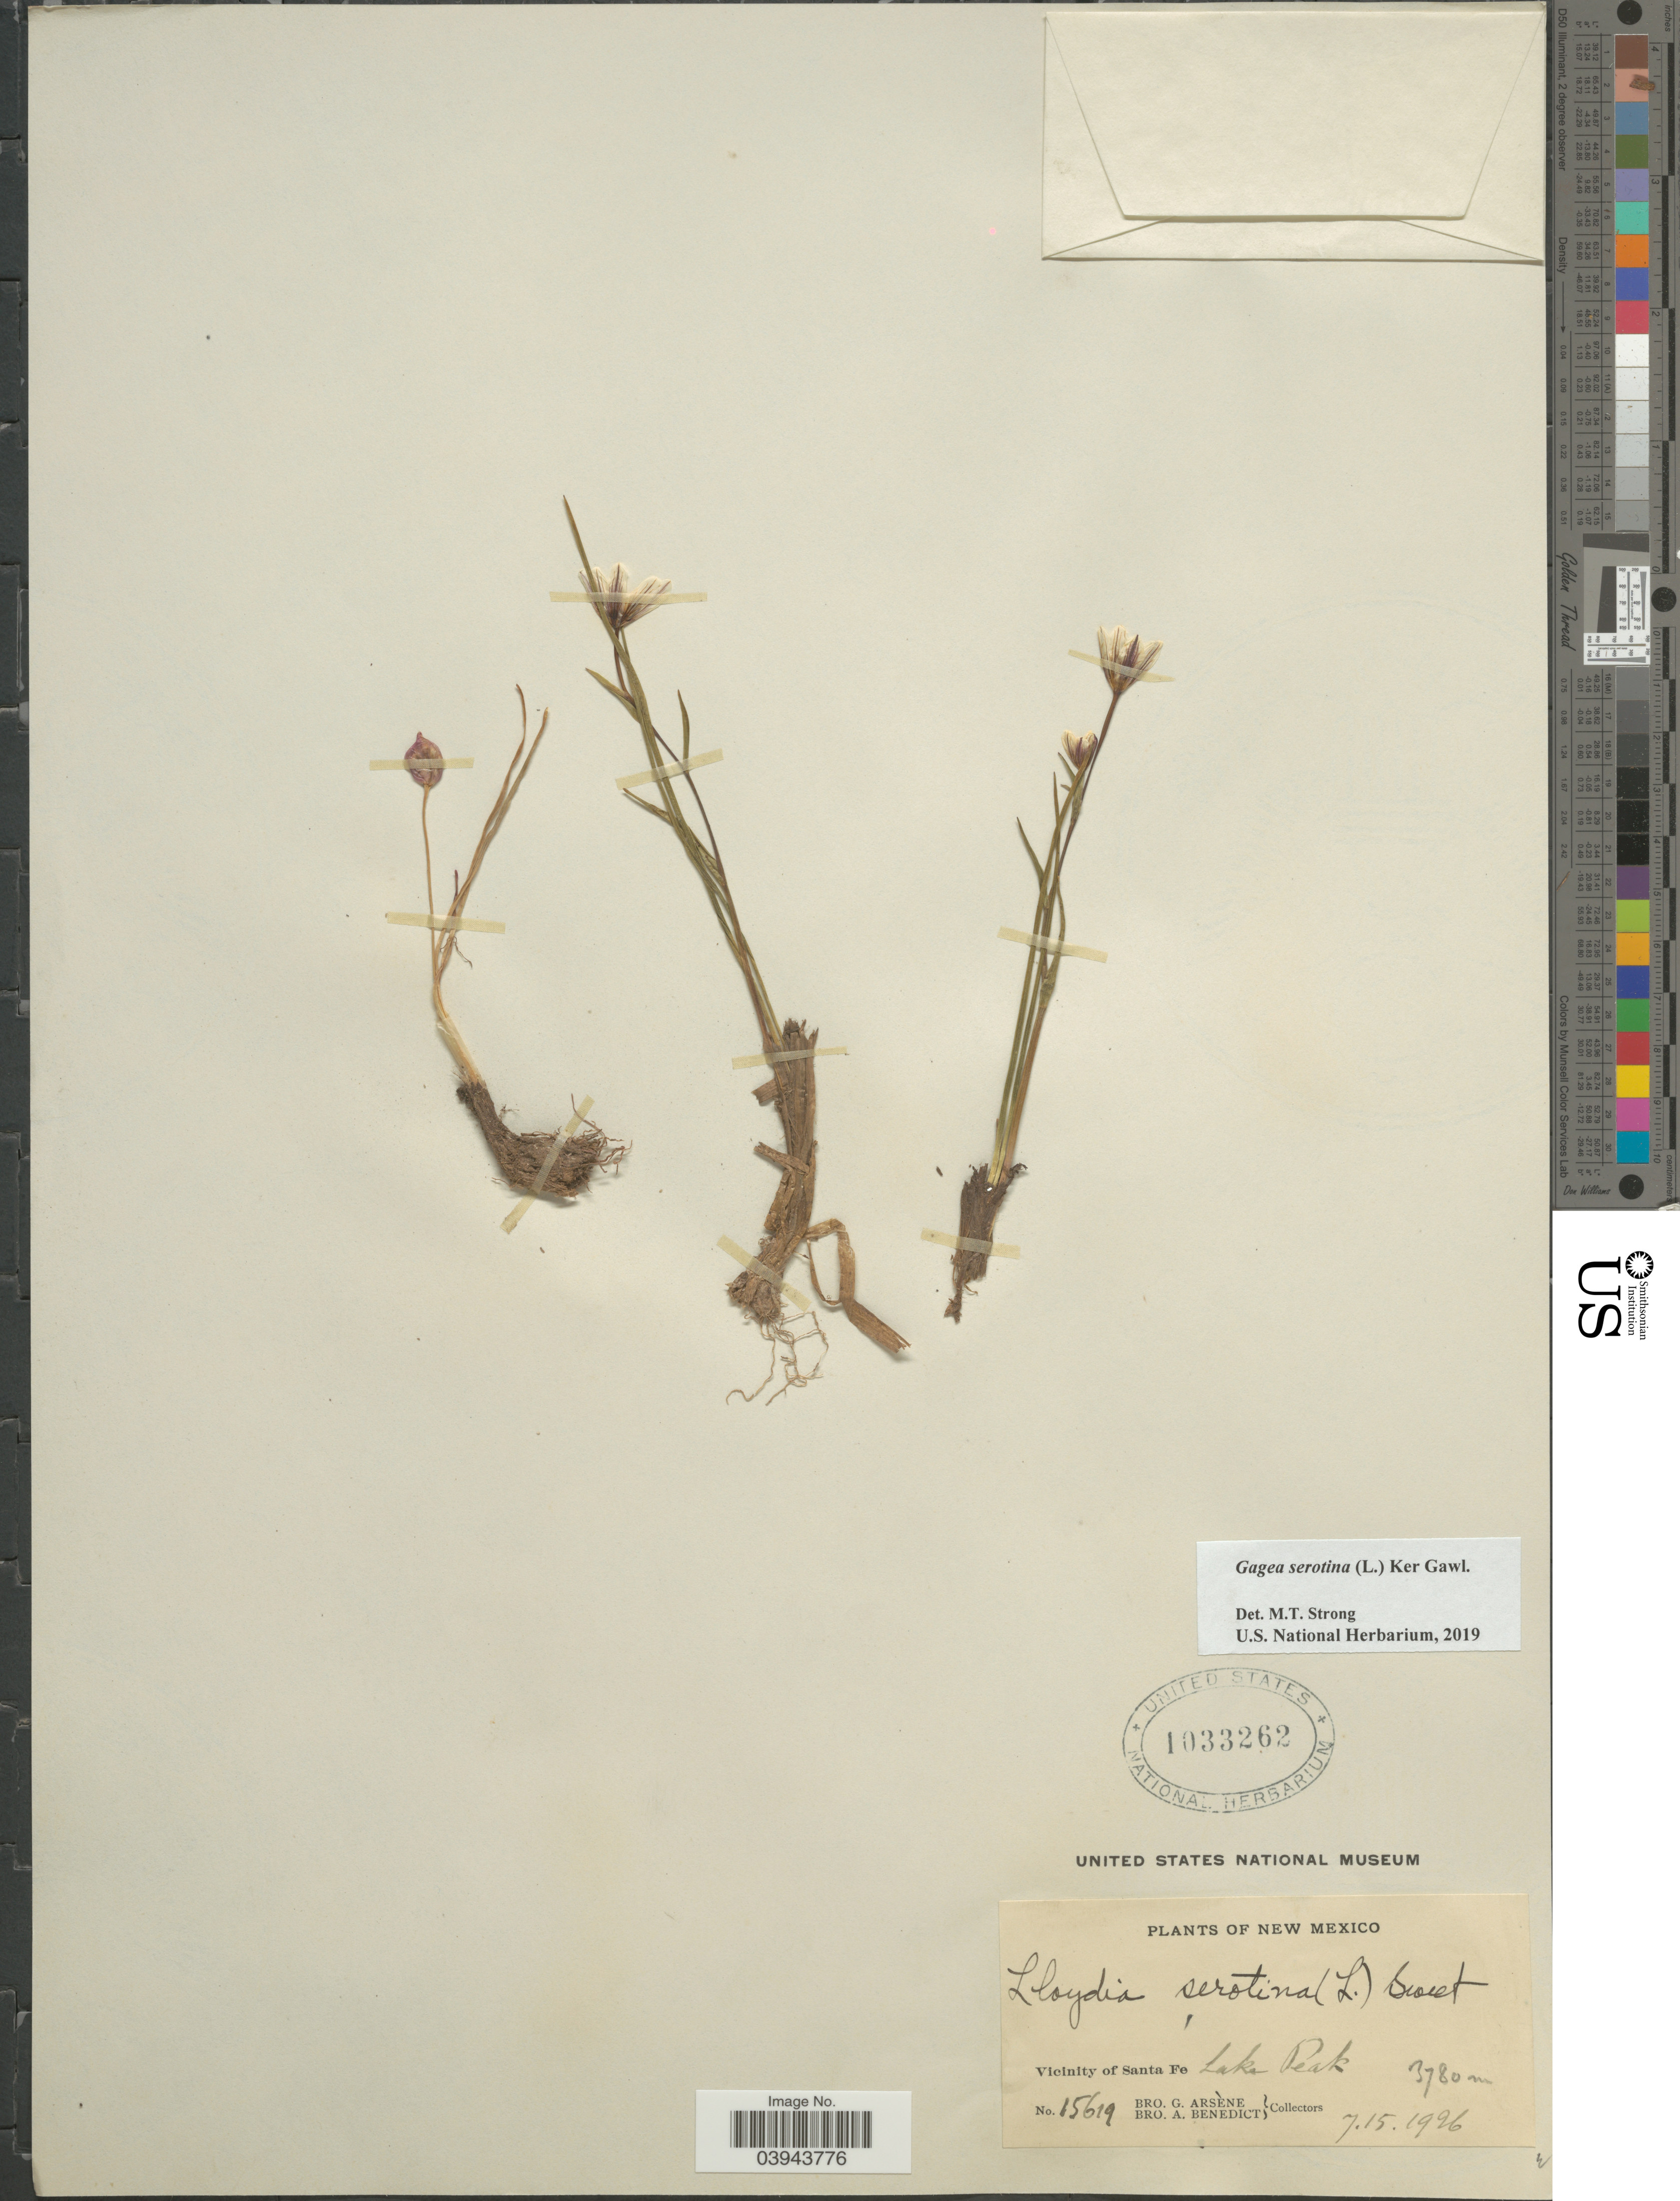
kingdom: Plantae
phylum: Tracheophyta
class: Liliopsida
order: Liliales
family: Liliaceae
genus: Lloydia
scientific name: Lloydia serotina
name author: (L.) Salisb. ex Rchb.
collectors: Bro. G. Arsène & Bro. A. Benedict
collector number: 15619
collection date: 1926-07-15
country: United States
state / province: New Mexico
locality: Vicinity of Santa Fe, Lake Peak.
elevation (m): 3780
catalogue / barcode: US 1033262